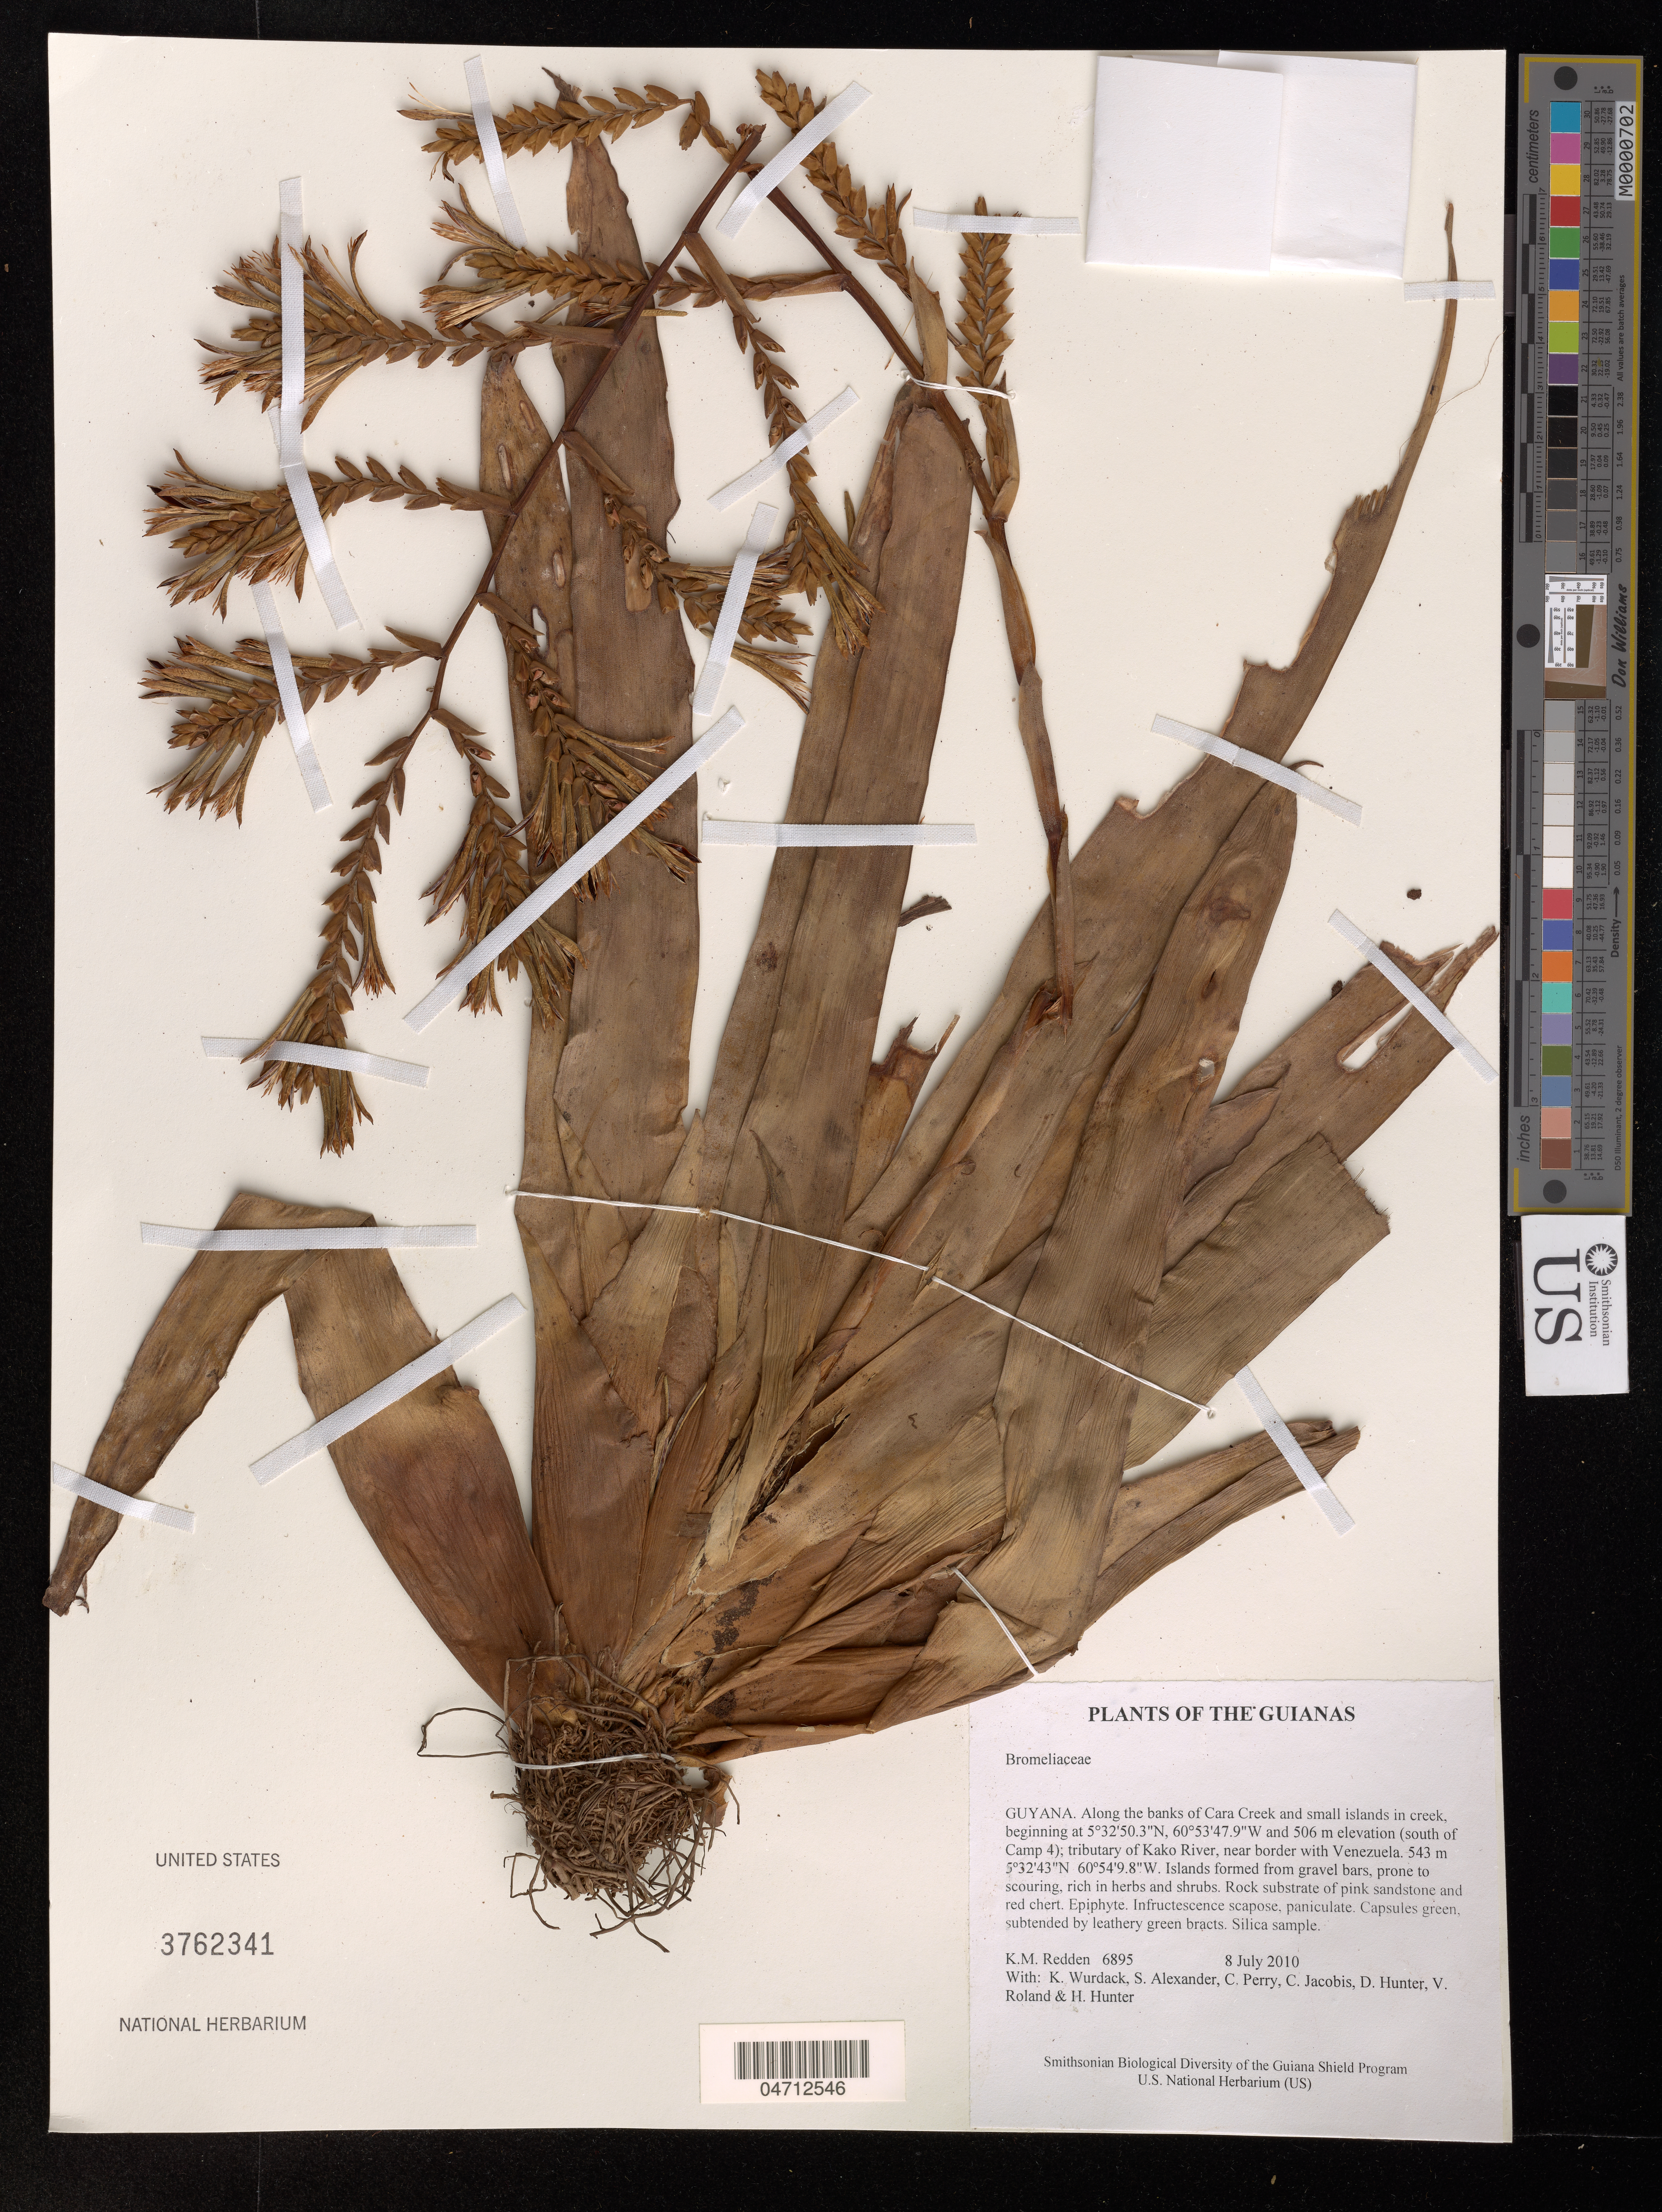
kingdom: Plantae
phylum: Tracheophyta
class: Liliopsida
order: Poales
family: Bromeliaceae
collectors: K. M. Redden, K. Wurdack, S. N. Alexander, C. Perry, C. Jacobis, D. Hunter, V. Roland & H. Hunter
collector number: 6895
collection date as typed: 8 July 2010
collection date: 2010-07-08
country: Guyana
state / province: Cuyuni-Mazaruni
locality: Along the banks of Cara Creek and small islands in creek, beginning at 5°32'50.3"N, 60°53'47.9"W and 506 m elevation (south of Camp 4); tributary of Kako River, near border with Venezuela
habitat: Islands formed from gravel bars, prone to scouring, rich in herbs and shrubs. Rock substrate of pink sandstone and red chert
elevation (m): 543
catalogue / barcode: US 3762341